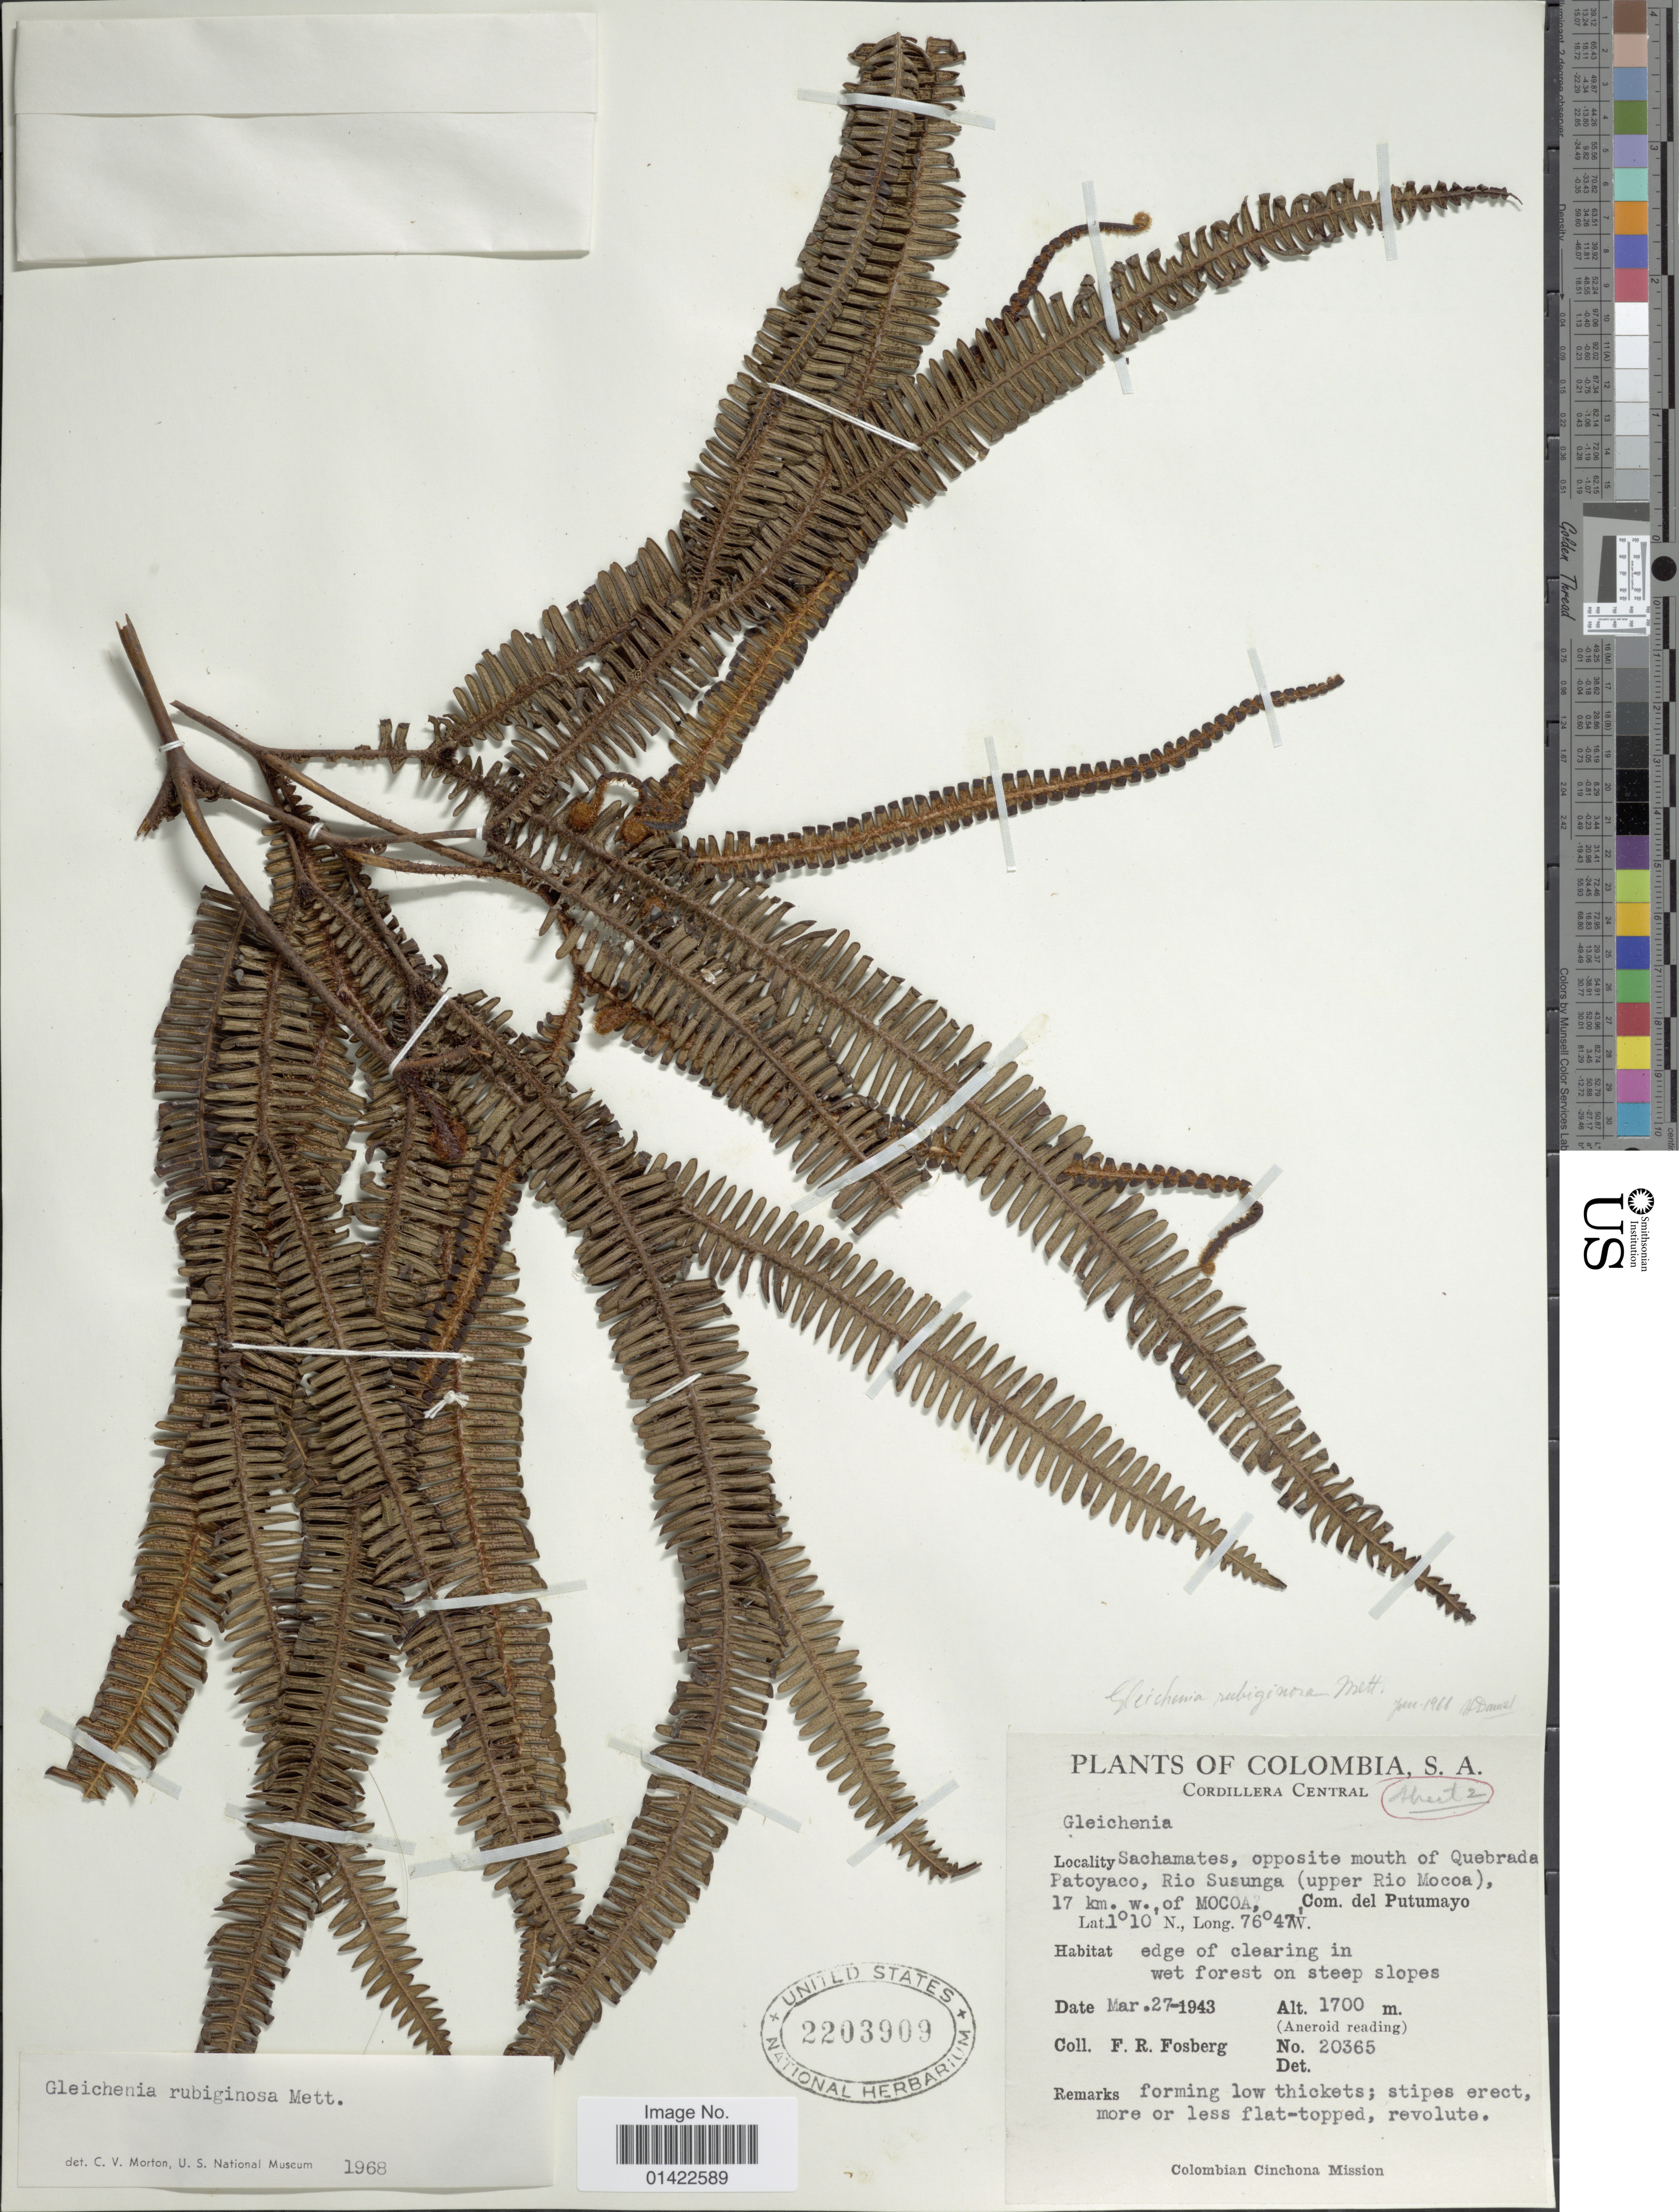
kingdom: Plantae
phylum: Tracheophyta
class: Polypodiopsida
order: Gleicheniales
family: Gleicheniaceae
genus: Sticherus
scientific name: Sticherus rubiginosus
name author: (Mett.) Nakai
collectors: F. R. Fosberg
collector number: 20365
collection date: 1943-03-27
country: Colombia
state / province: Putumayo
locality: Cordillera Central. Sachamates, opposite mouth of Quebrada Patoyaco, Rio Susunga (upper Rio Mocoa), 17 km.w. of MOCOA.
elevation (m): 1700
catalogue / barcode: US 2203909